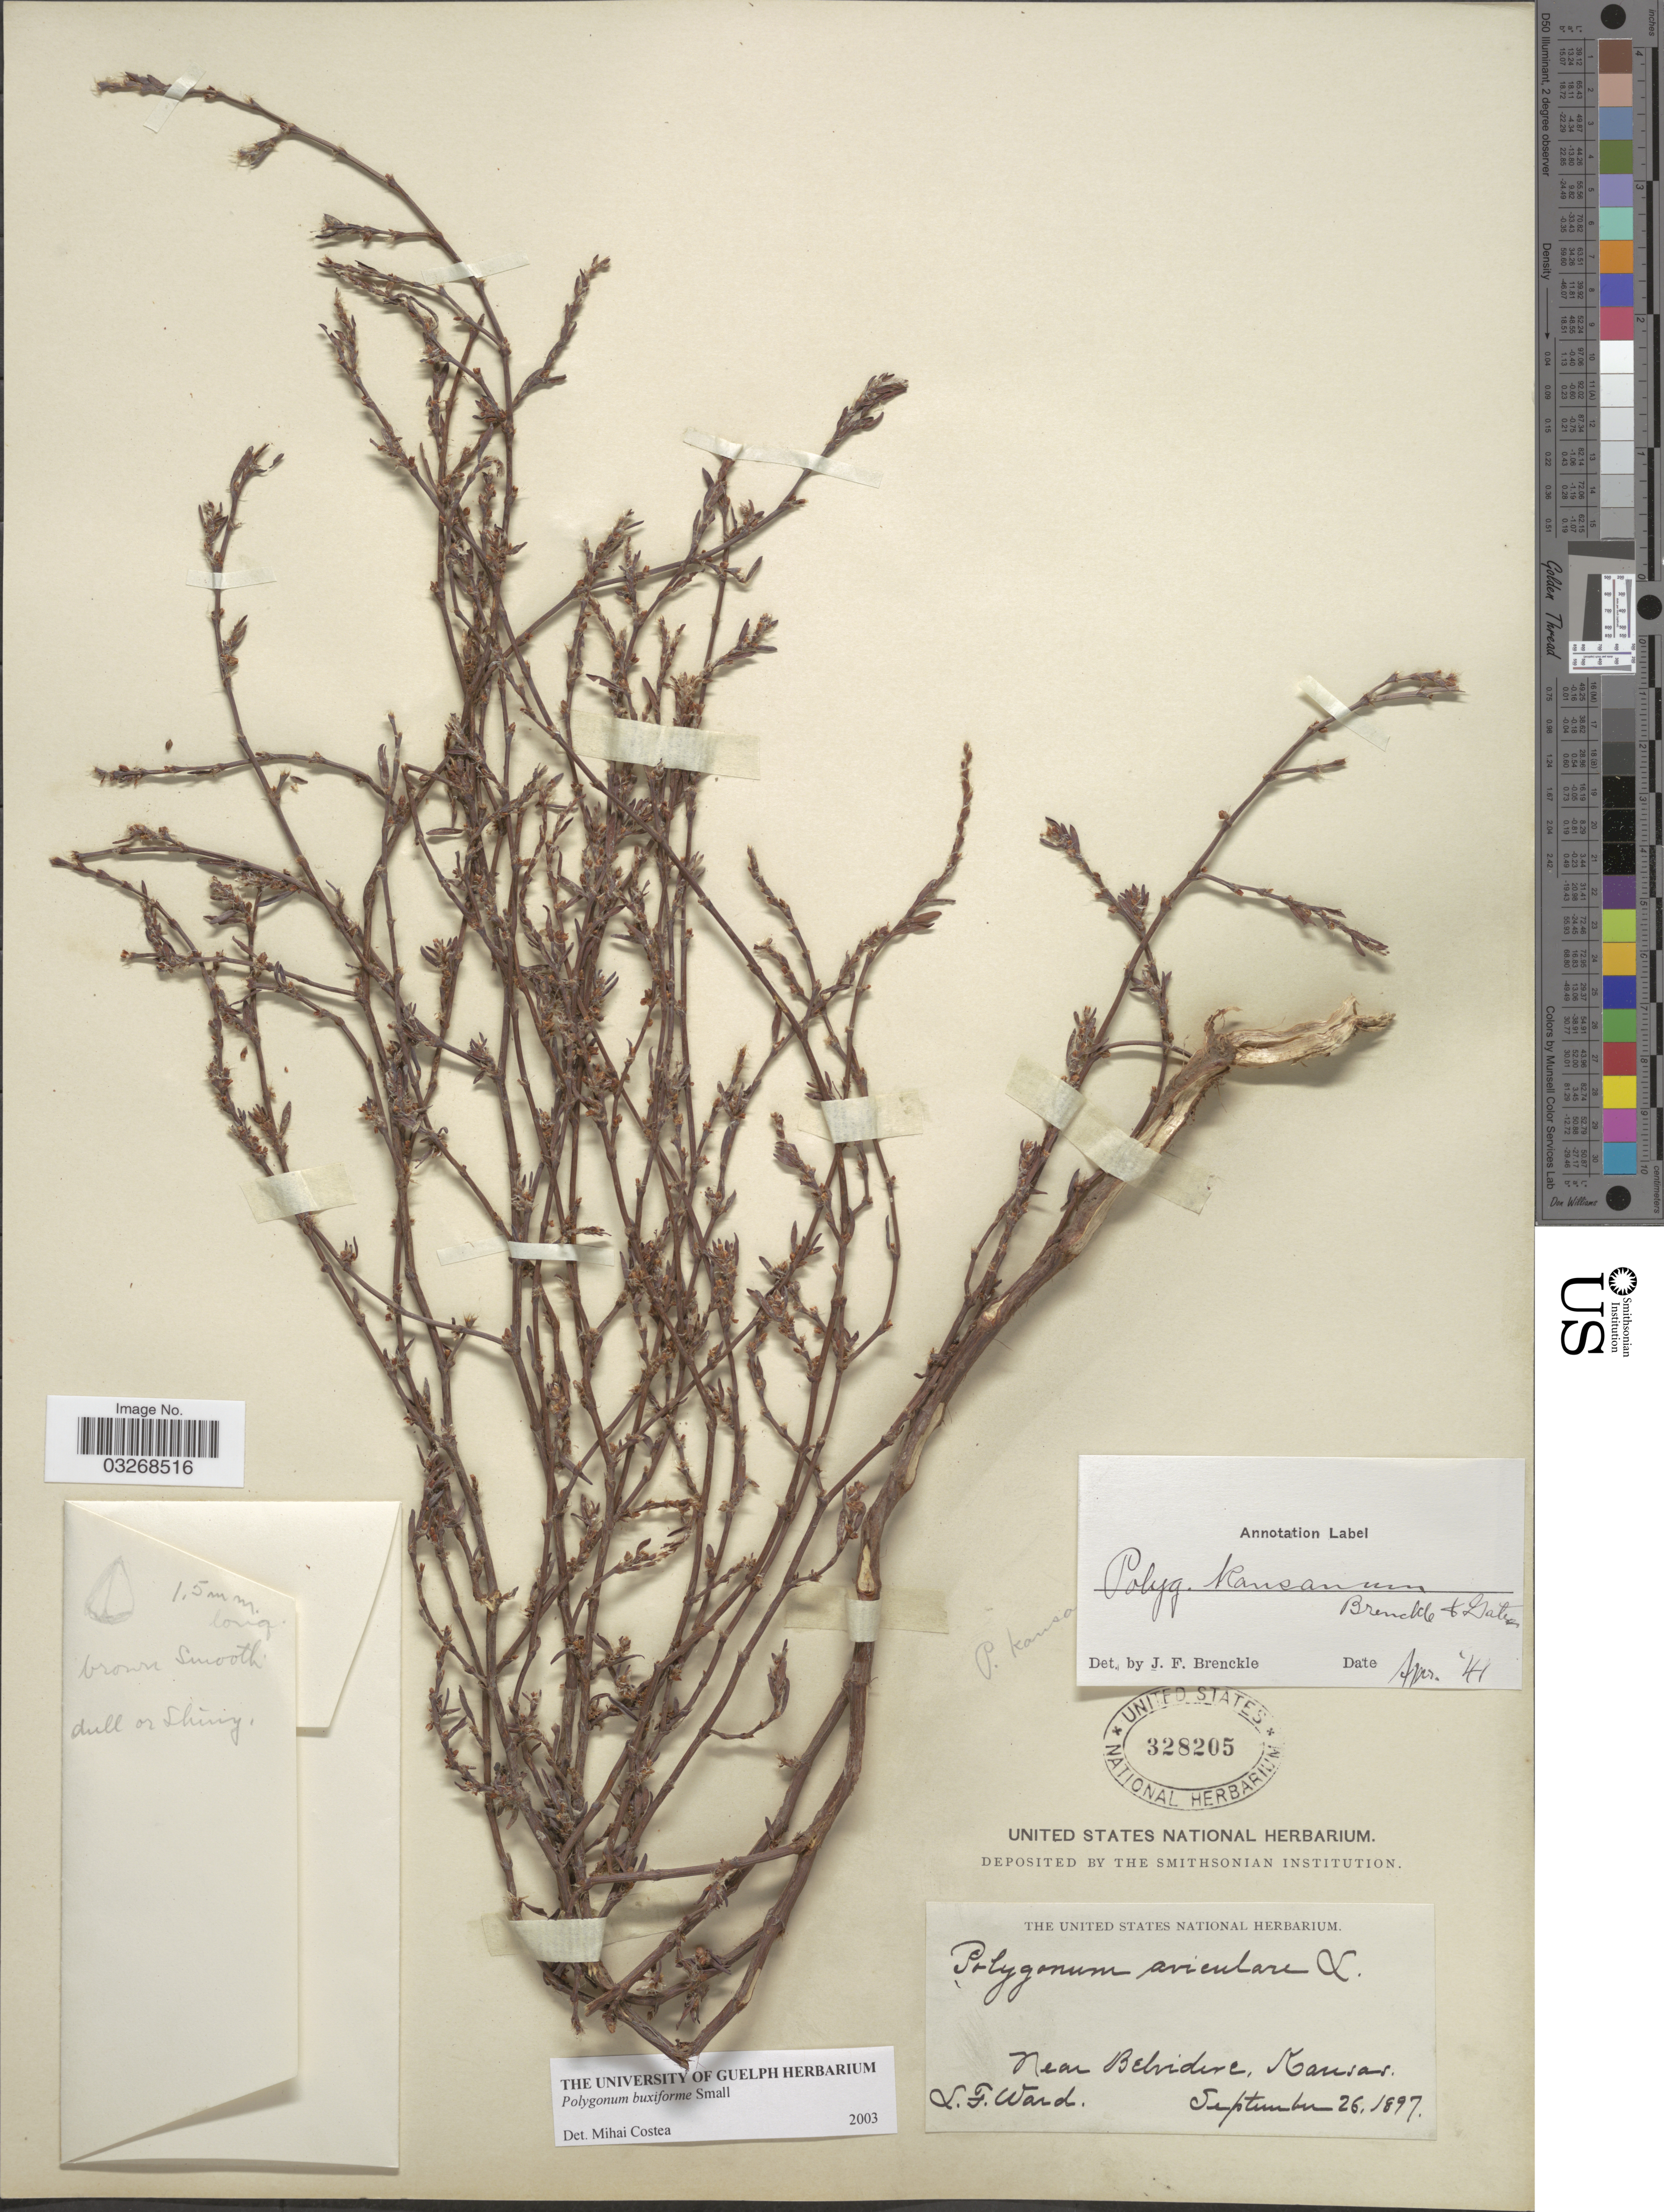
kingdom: Plantae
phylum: Tracheophyta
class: Magnoliopsida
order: Caryophyllales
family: Polygonaceae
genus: Polygonum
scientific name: Polygonum buxiforme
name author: Small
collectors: L. Ward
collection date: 1897-09-26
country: United States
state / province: Kansas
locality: Near Belvidere.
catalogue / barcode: US 328205